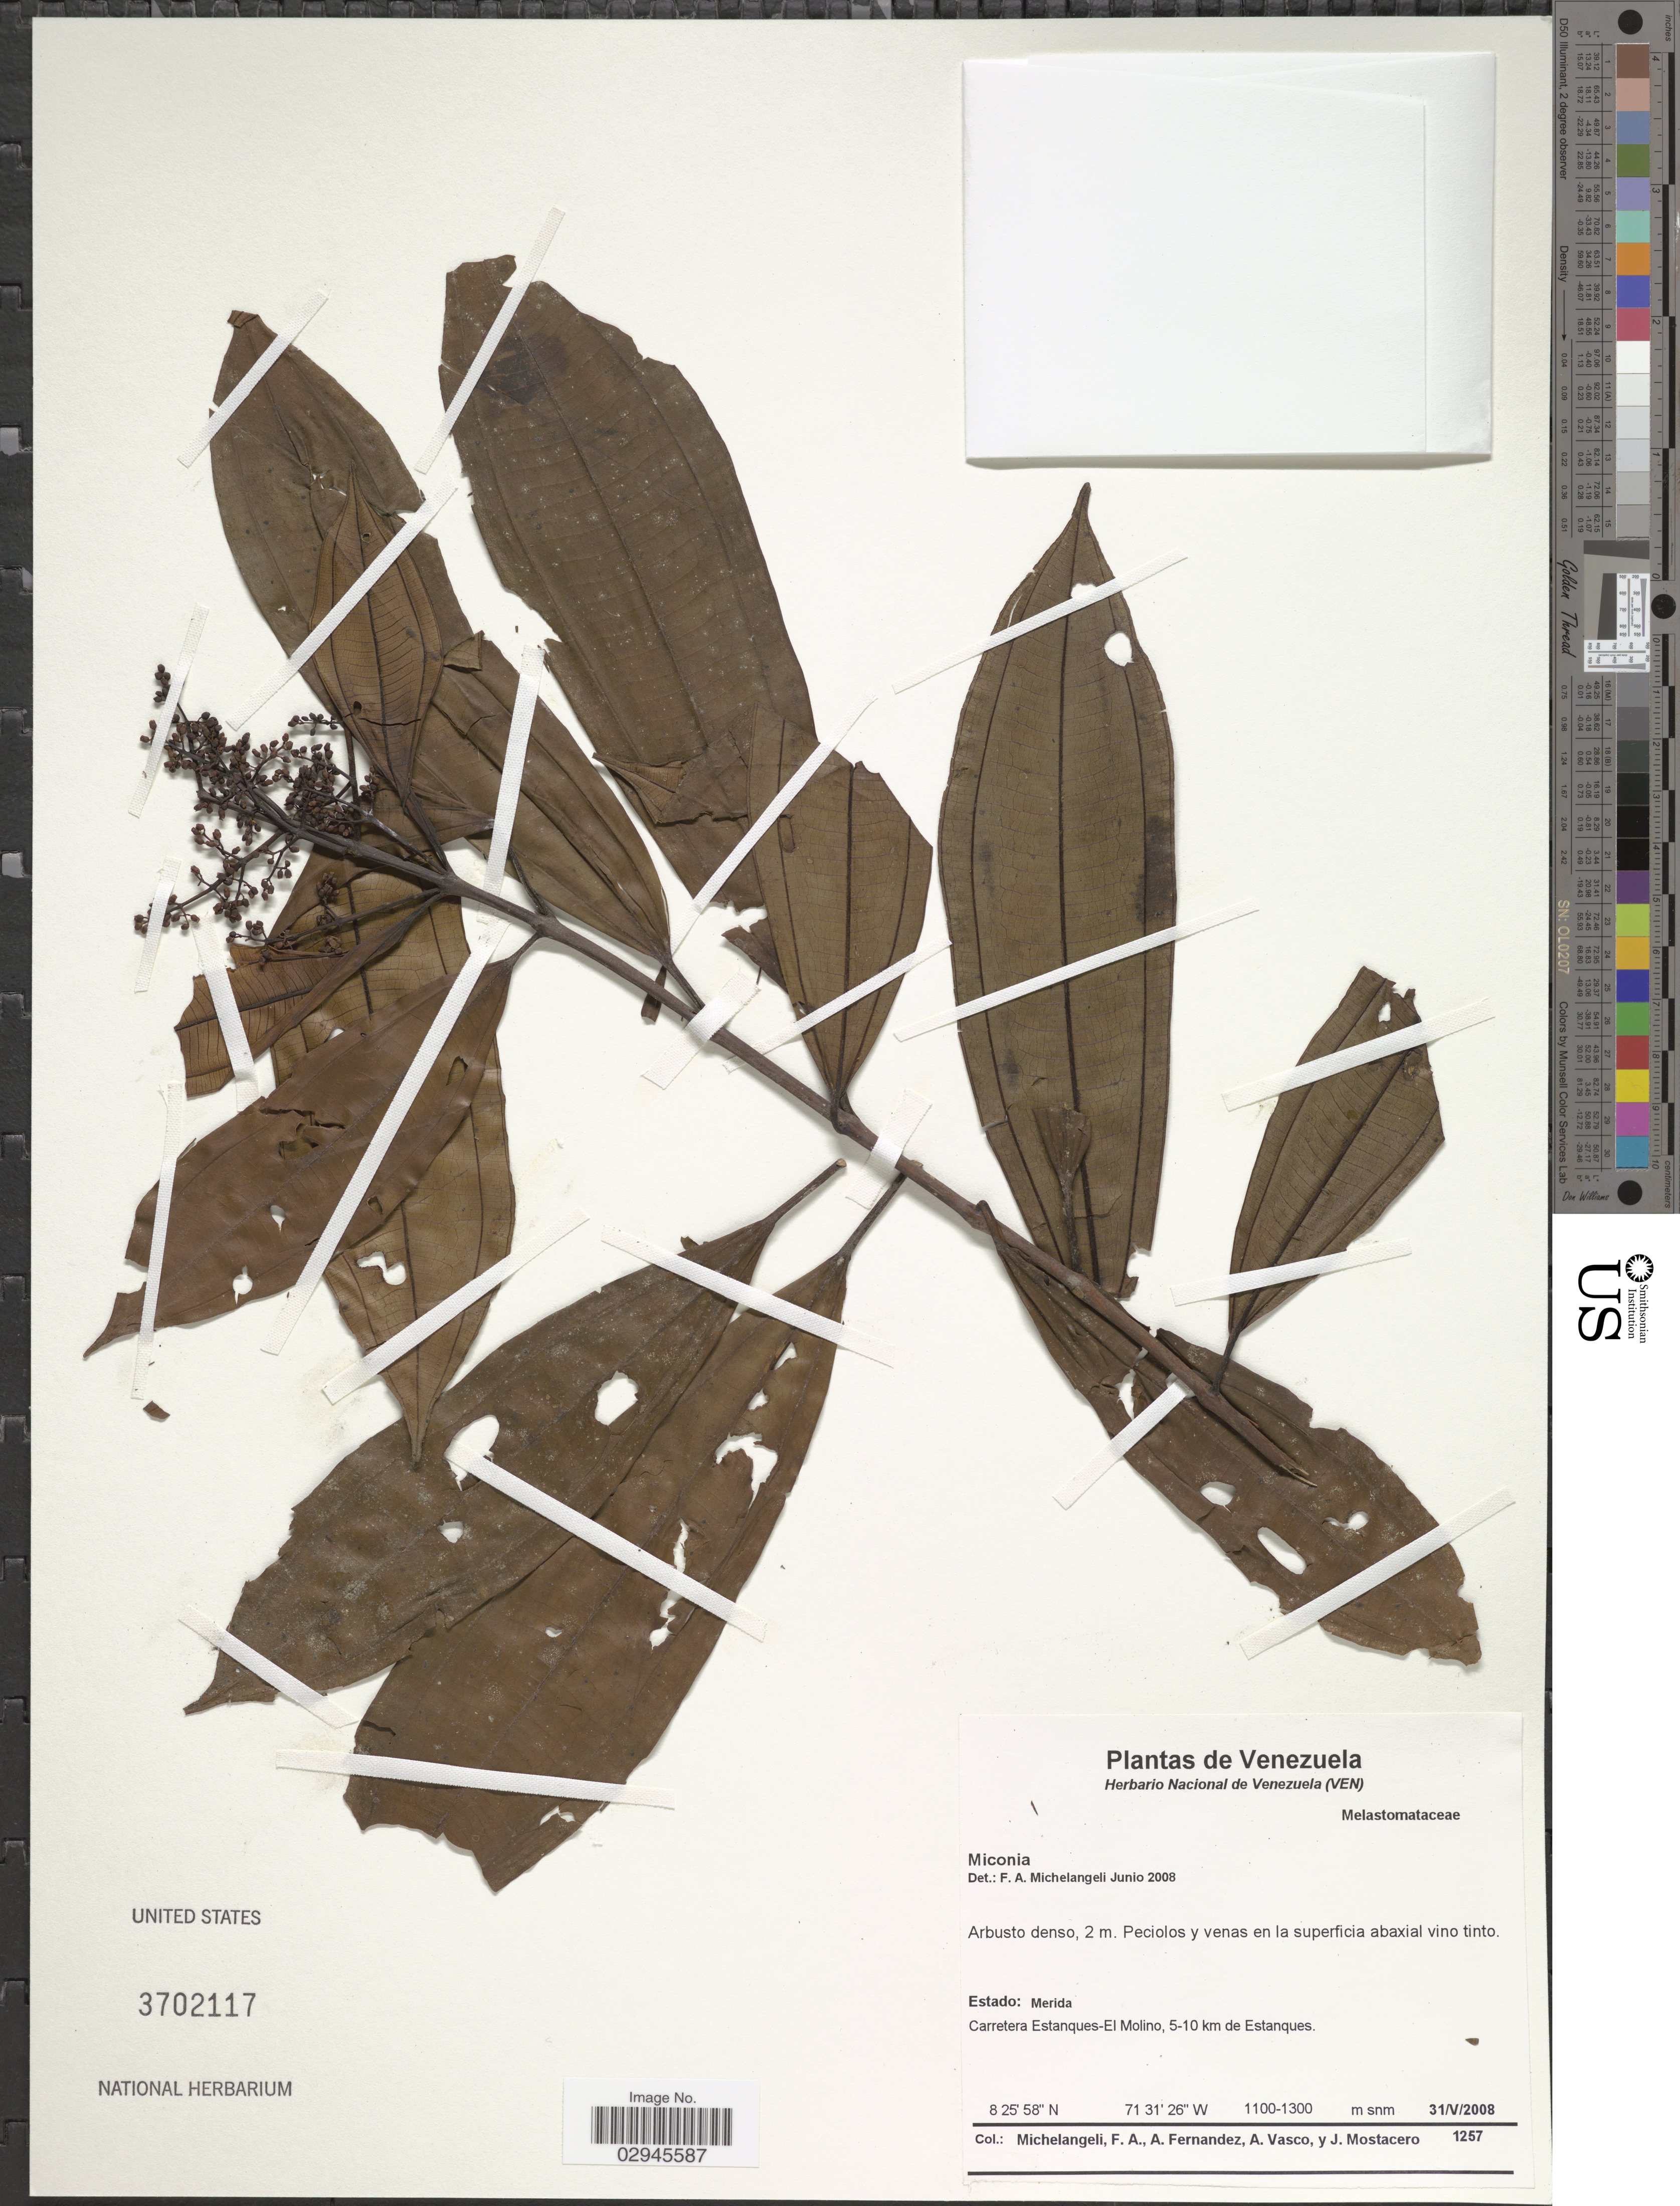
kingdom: Plantae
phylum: Tracheophyta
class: Magnoliopsida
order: Myrtales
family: Melastomataceae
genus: Miconia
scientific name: Miconia sp.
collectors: F. A. Michelangeli, A. Fernandez, A. Vasco & J. Mostacero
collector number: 1257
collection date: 2008-05-31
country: Venezuela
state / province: Mérida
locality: Carretera Estanques-El Molino, 5-10 km de Estanques.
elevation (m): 1100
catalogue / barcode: US 3702117